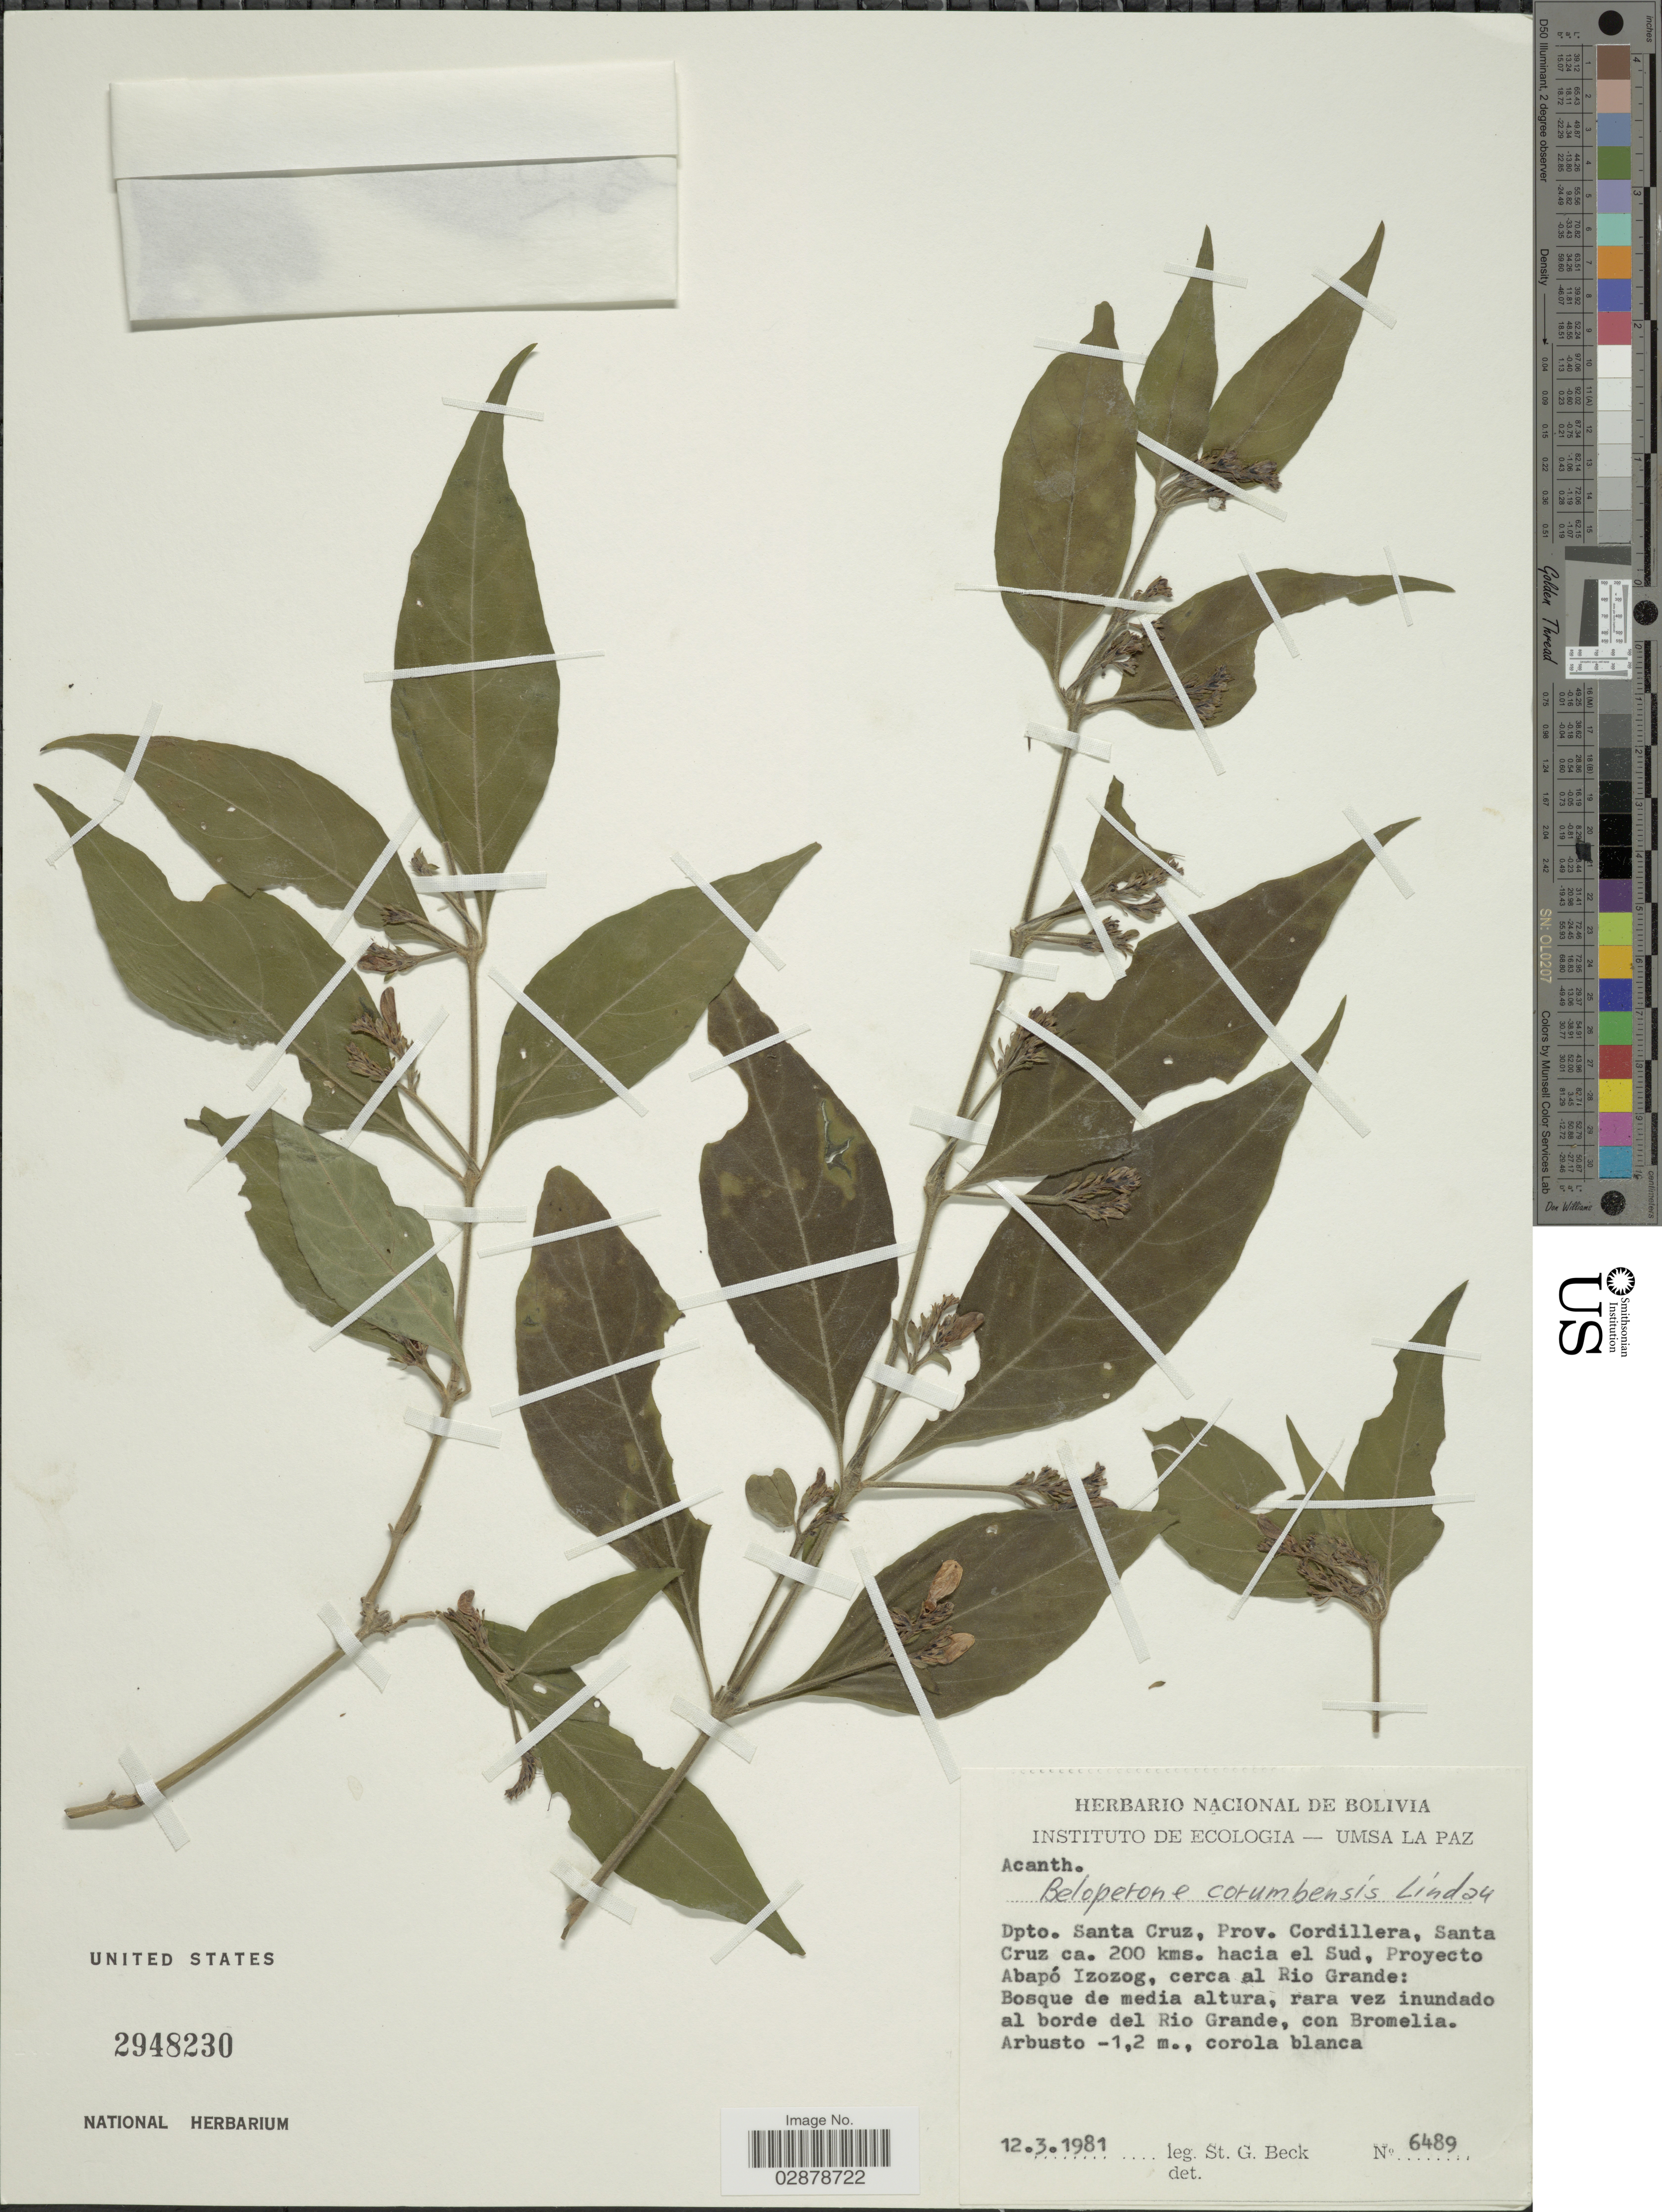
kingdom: Plantae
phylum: Tracheophyta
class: Magnoliopsida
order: Lamiales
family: Acanthaceae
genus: Justicia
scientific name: Justicia corumbensis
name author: (Lindau) Wassh. & C. Ezcurra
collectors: S. G. Beck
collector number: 6489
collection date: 1981-03-12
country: Bolivia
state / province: Santa Cruz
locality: Dpto. Santa Cruz, Prov. Cordillera, Santa Cruz ca. 200 kms. hacia el Sud, Proyecto Abapó Izozog, cerca al Rio Grande.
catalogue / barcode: US 2948230